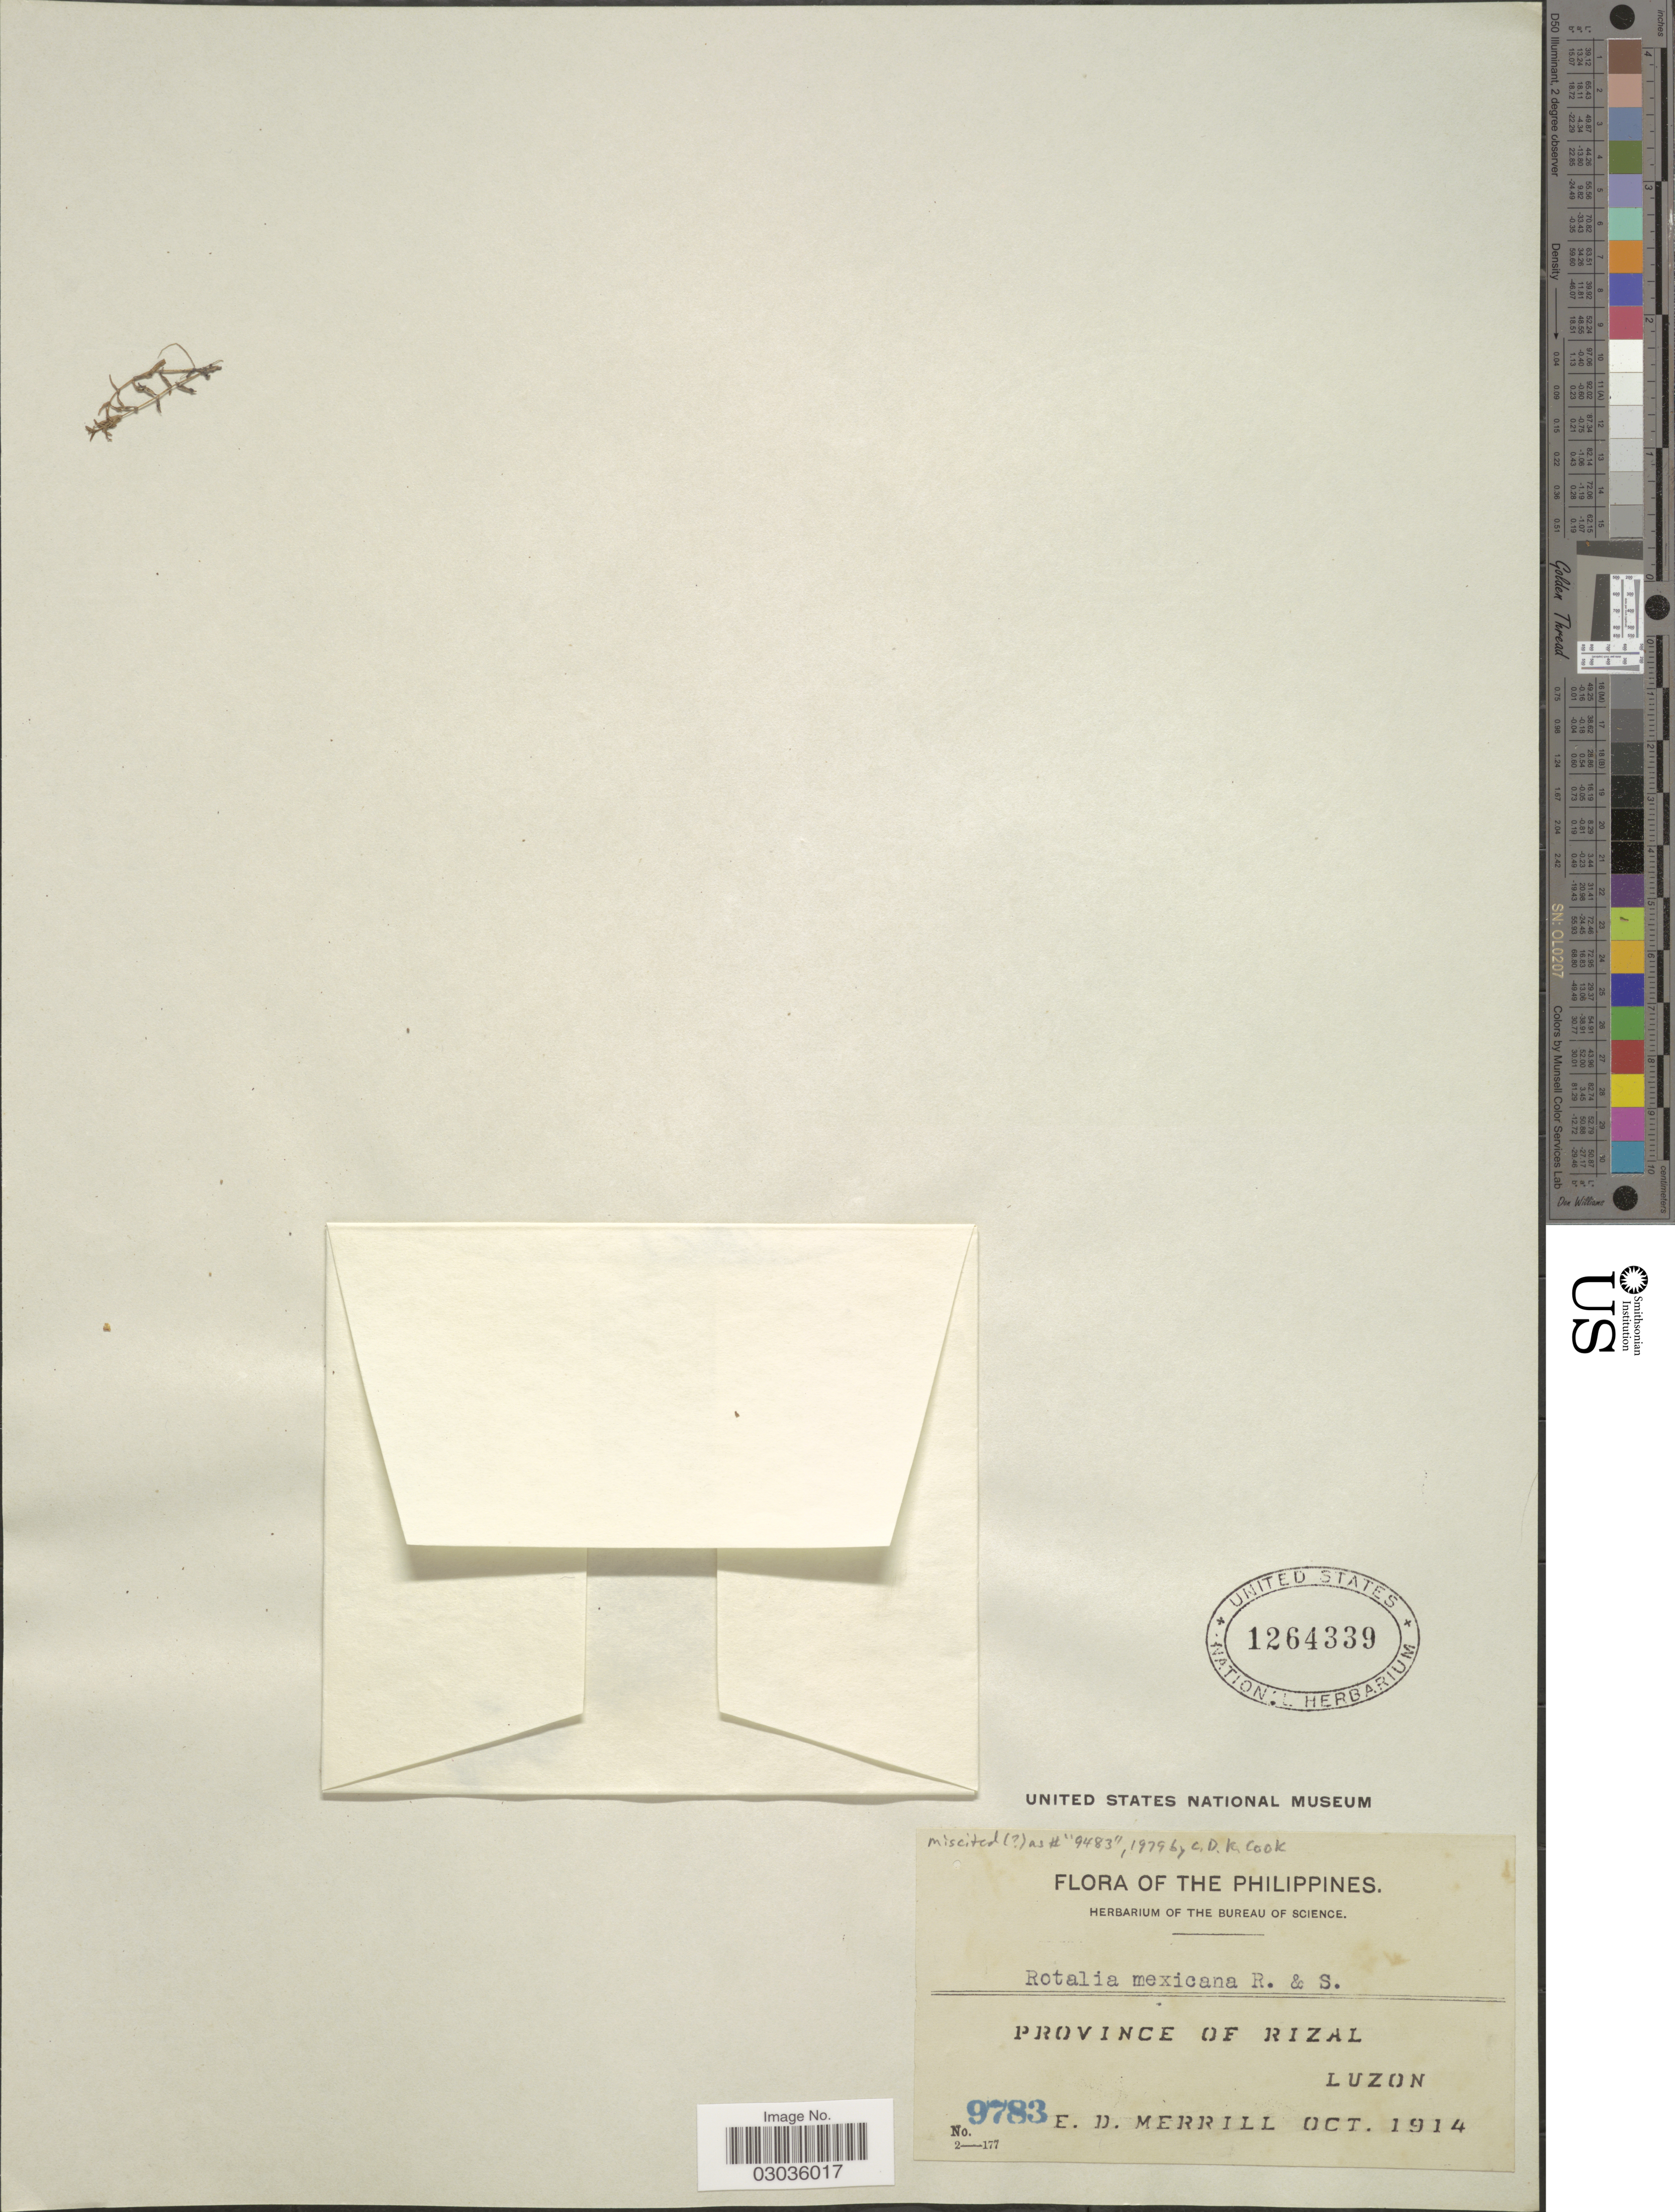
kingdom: Plantae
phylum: Tracheophyta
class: Magnoliopsida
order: Myrtales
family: Lythraceae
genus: Rotala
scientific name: Rotala mexicana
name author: Cham. & Schltdl.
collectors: E. D. Merrill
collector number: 9783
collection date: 1914-10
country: Philippines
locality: Province of Rizal, Luzon.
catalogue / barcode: US 1264339